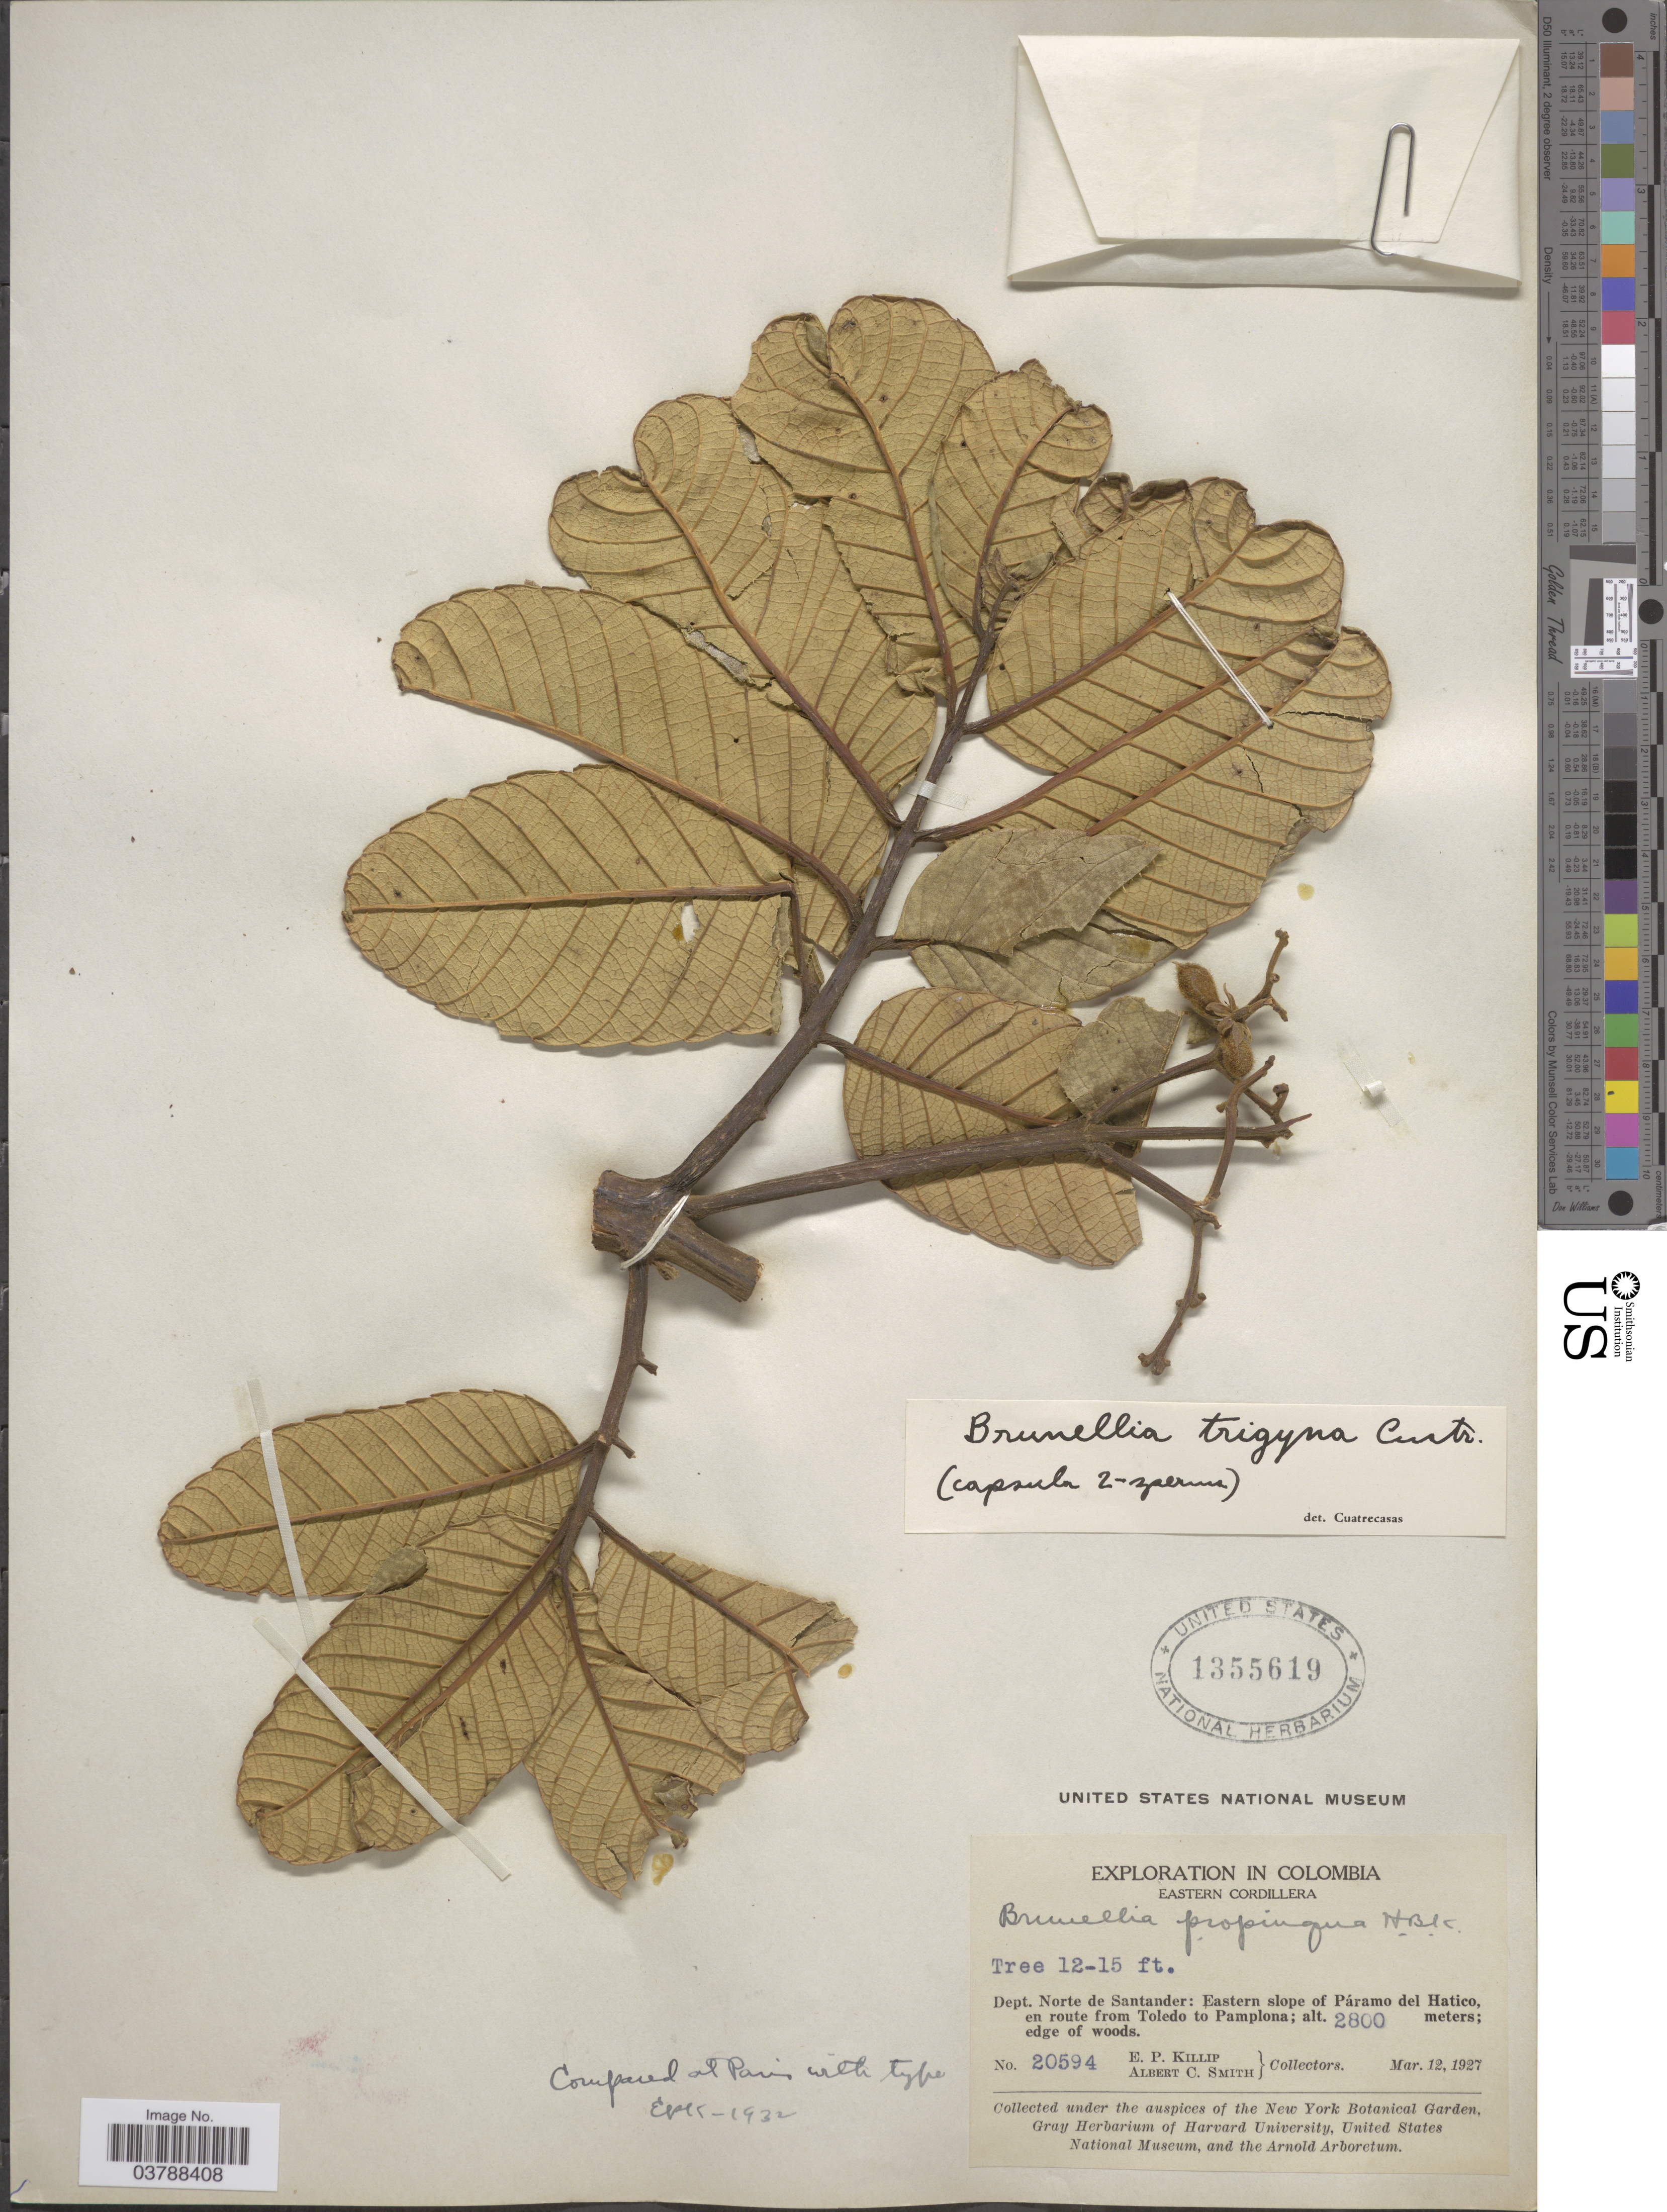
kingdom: Plantae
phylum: Tracheophyta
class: Magnoliopsida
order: Oxalidales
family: Brunelliaceae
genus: Brunellia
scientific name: Brunellia trigyna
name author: Cuatrec.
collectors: E. P. Killip & A. C. Smith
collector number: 20594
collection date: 1927-03-12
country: Colombia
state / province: Norte de Santander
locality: Eastern Cordillera. Dept. Norte de Santander: Eastern slope of Páramo del Hatico, en route from Toledo to Pamplona.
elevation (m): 2800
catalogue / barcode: US 1355619